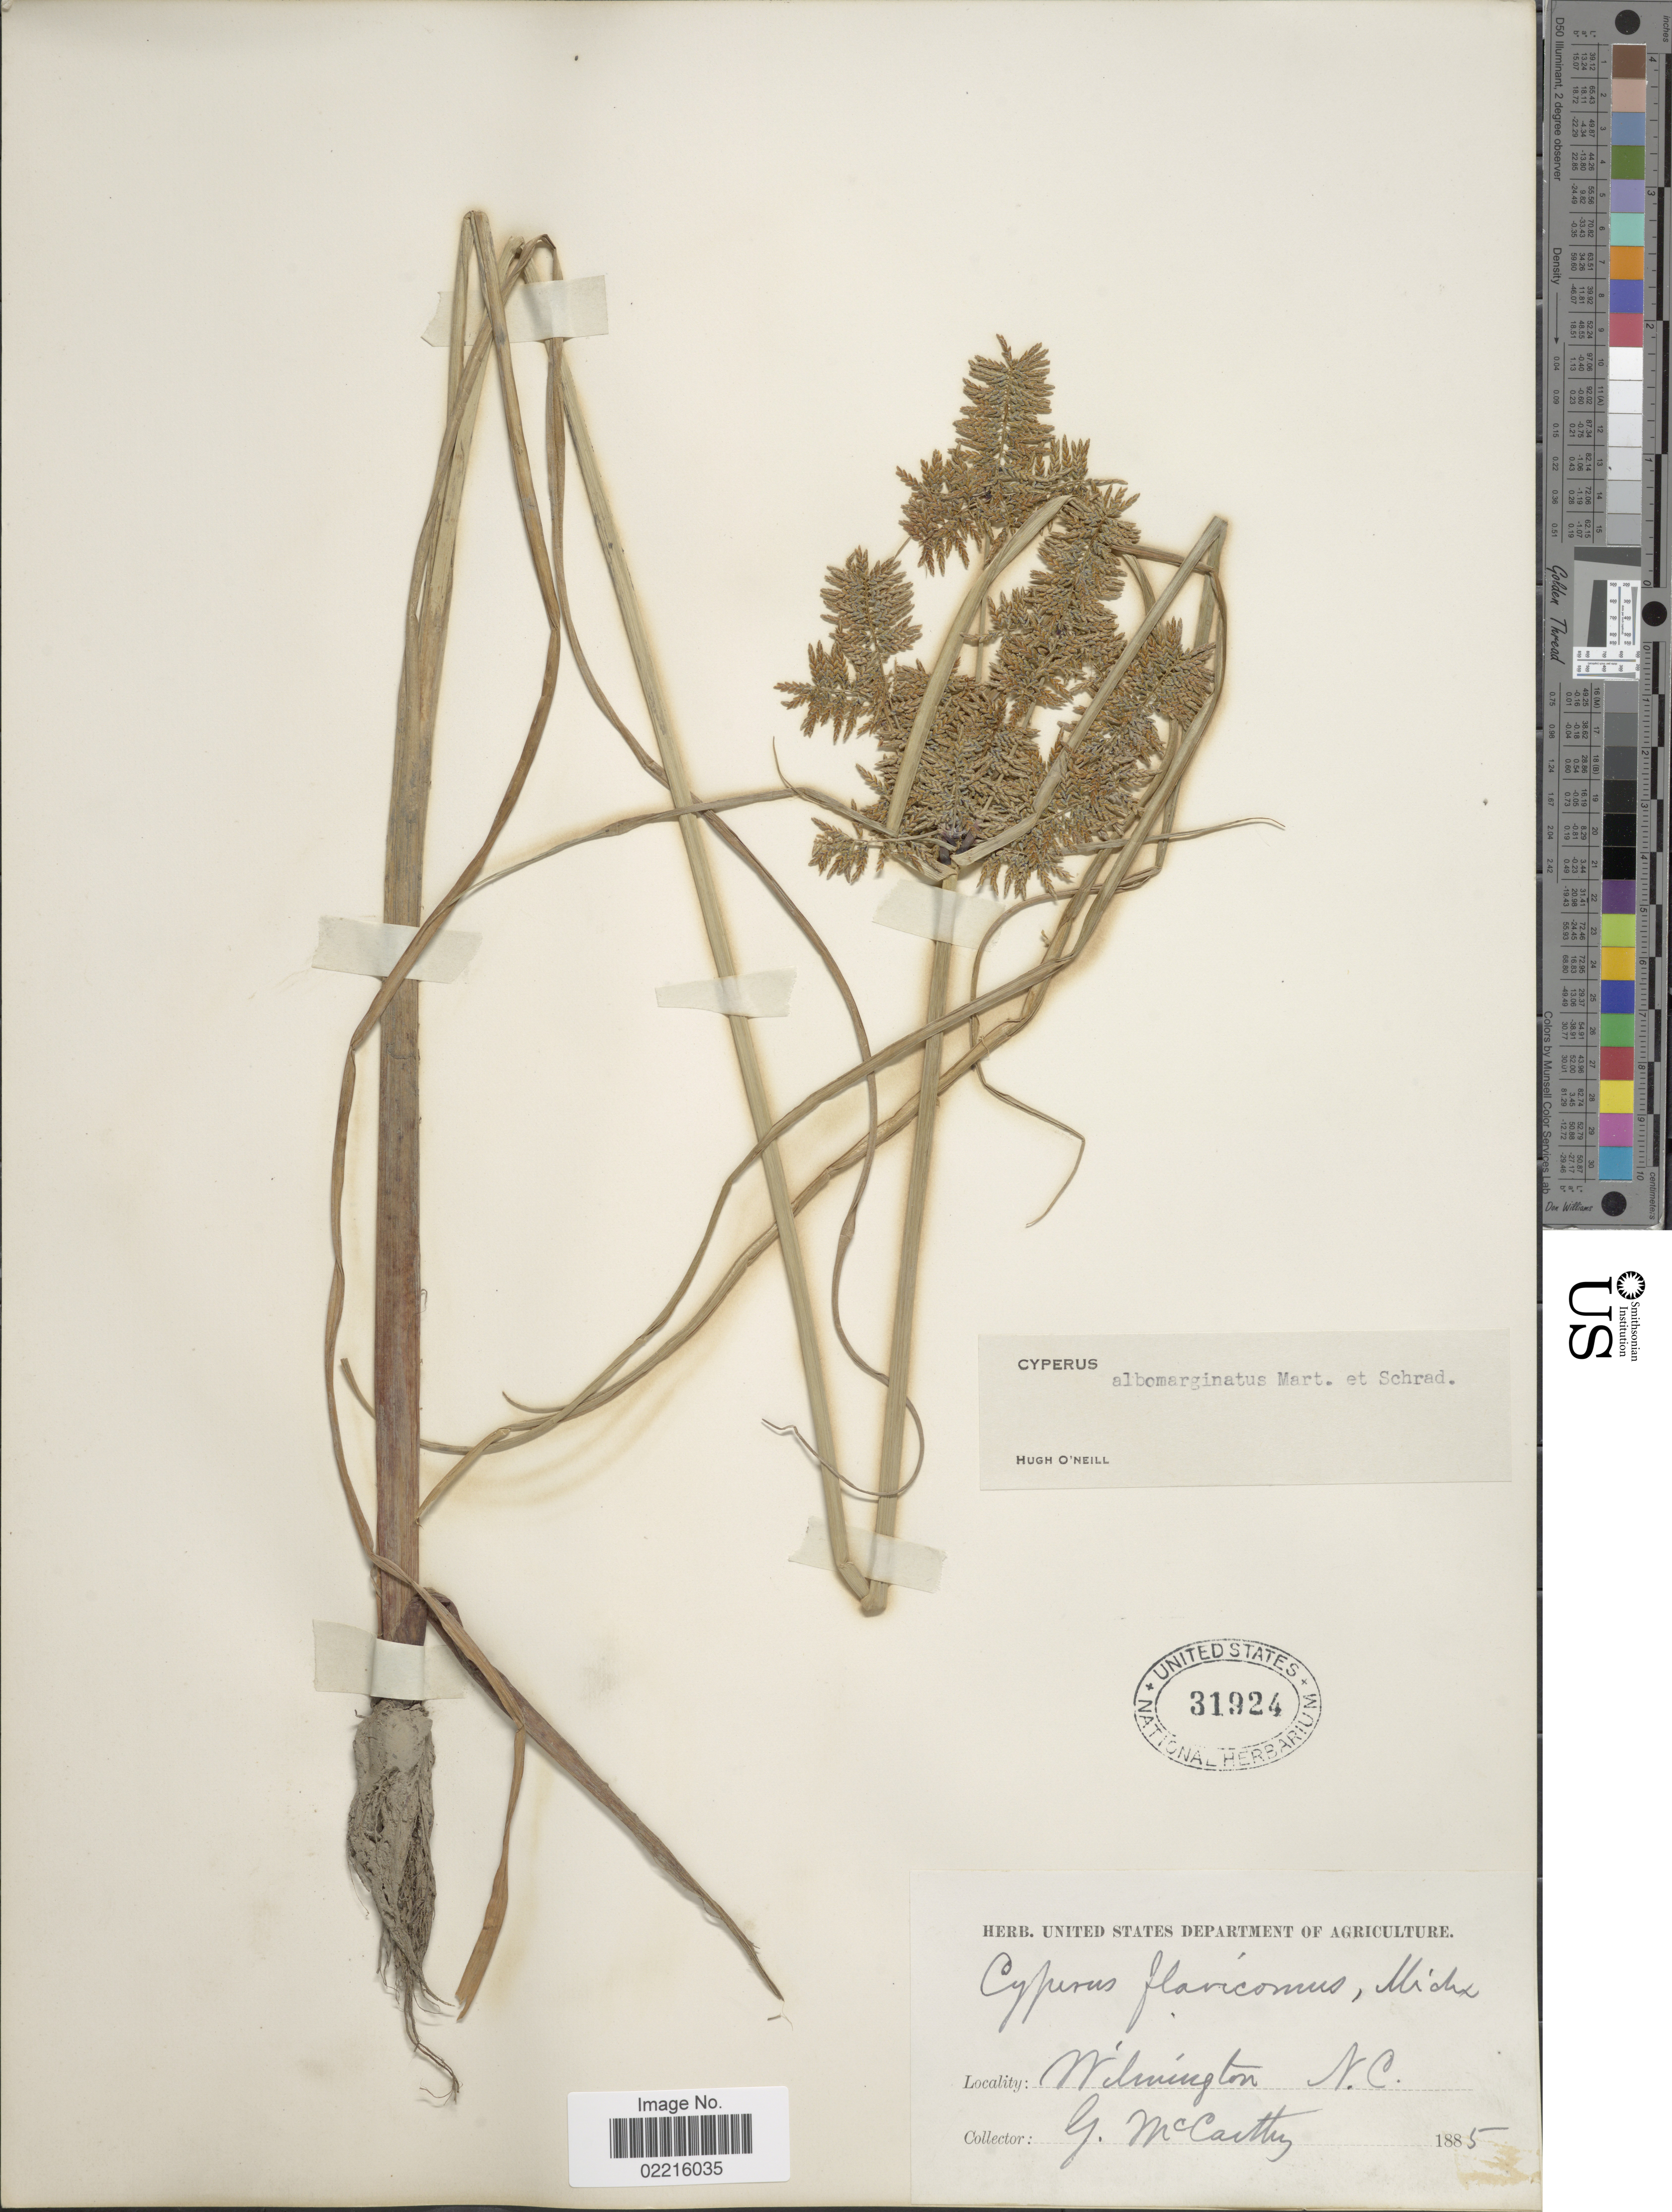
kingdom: Plantae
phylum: Tracheophyta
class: Liliopsida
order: Poales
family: Cyperaceae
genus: Cyperus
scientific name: Cyperus flavicomus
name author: Michx.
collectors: G. McCarthy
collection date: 1885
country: United States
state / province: North Carolina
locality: Wilmington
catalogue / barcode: US 31924